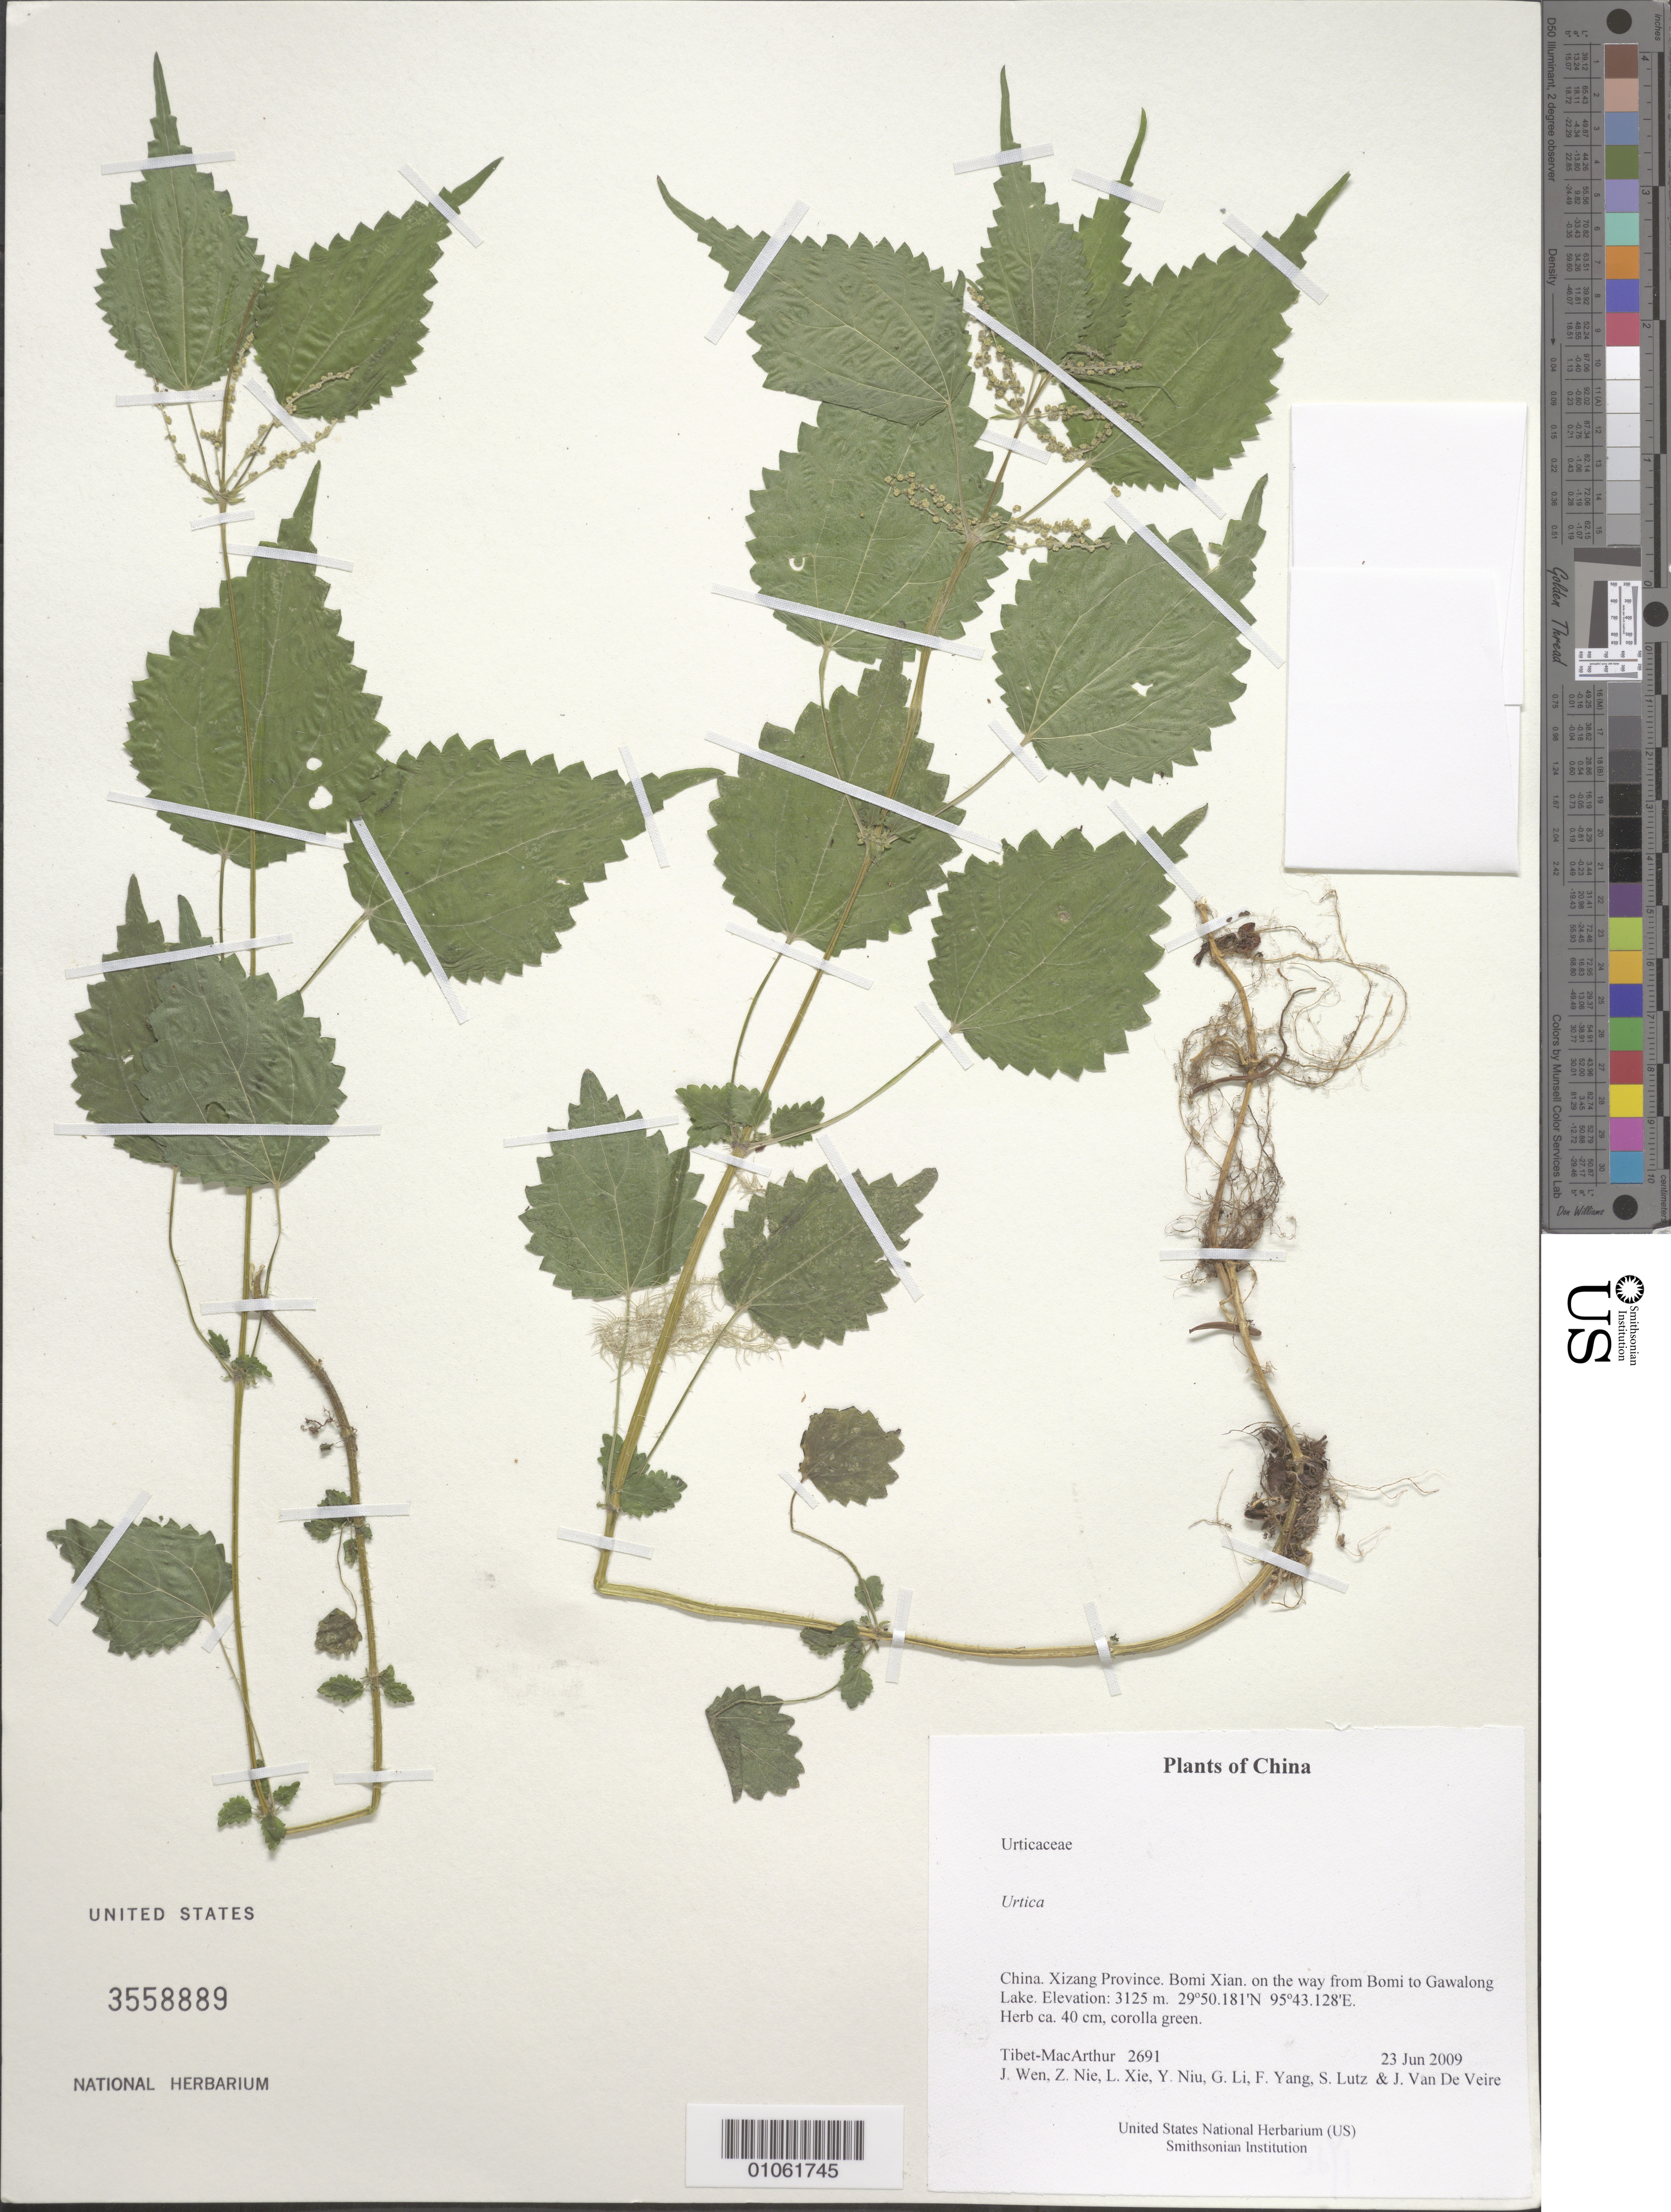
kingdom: Plantae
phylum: Tracheophyta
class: Magnoliopsida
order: Rosales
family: Urticaceae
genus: Urtica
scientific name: Urtica sp.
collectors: Tibet-MacArthur, J. Wen, Z. Nie, L. Xie, Y. Niu, G. Li, F. Yang, S. Lutz & J. Van De Veire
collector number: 2691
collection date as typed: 23 Jun 2009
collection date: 2009-06-23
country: China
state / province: Xizang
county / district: Bomi Xian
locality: on the way from Bomi to Gawalong Lake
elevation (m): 3125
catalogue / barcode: US 3558889